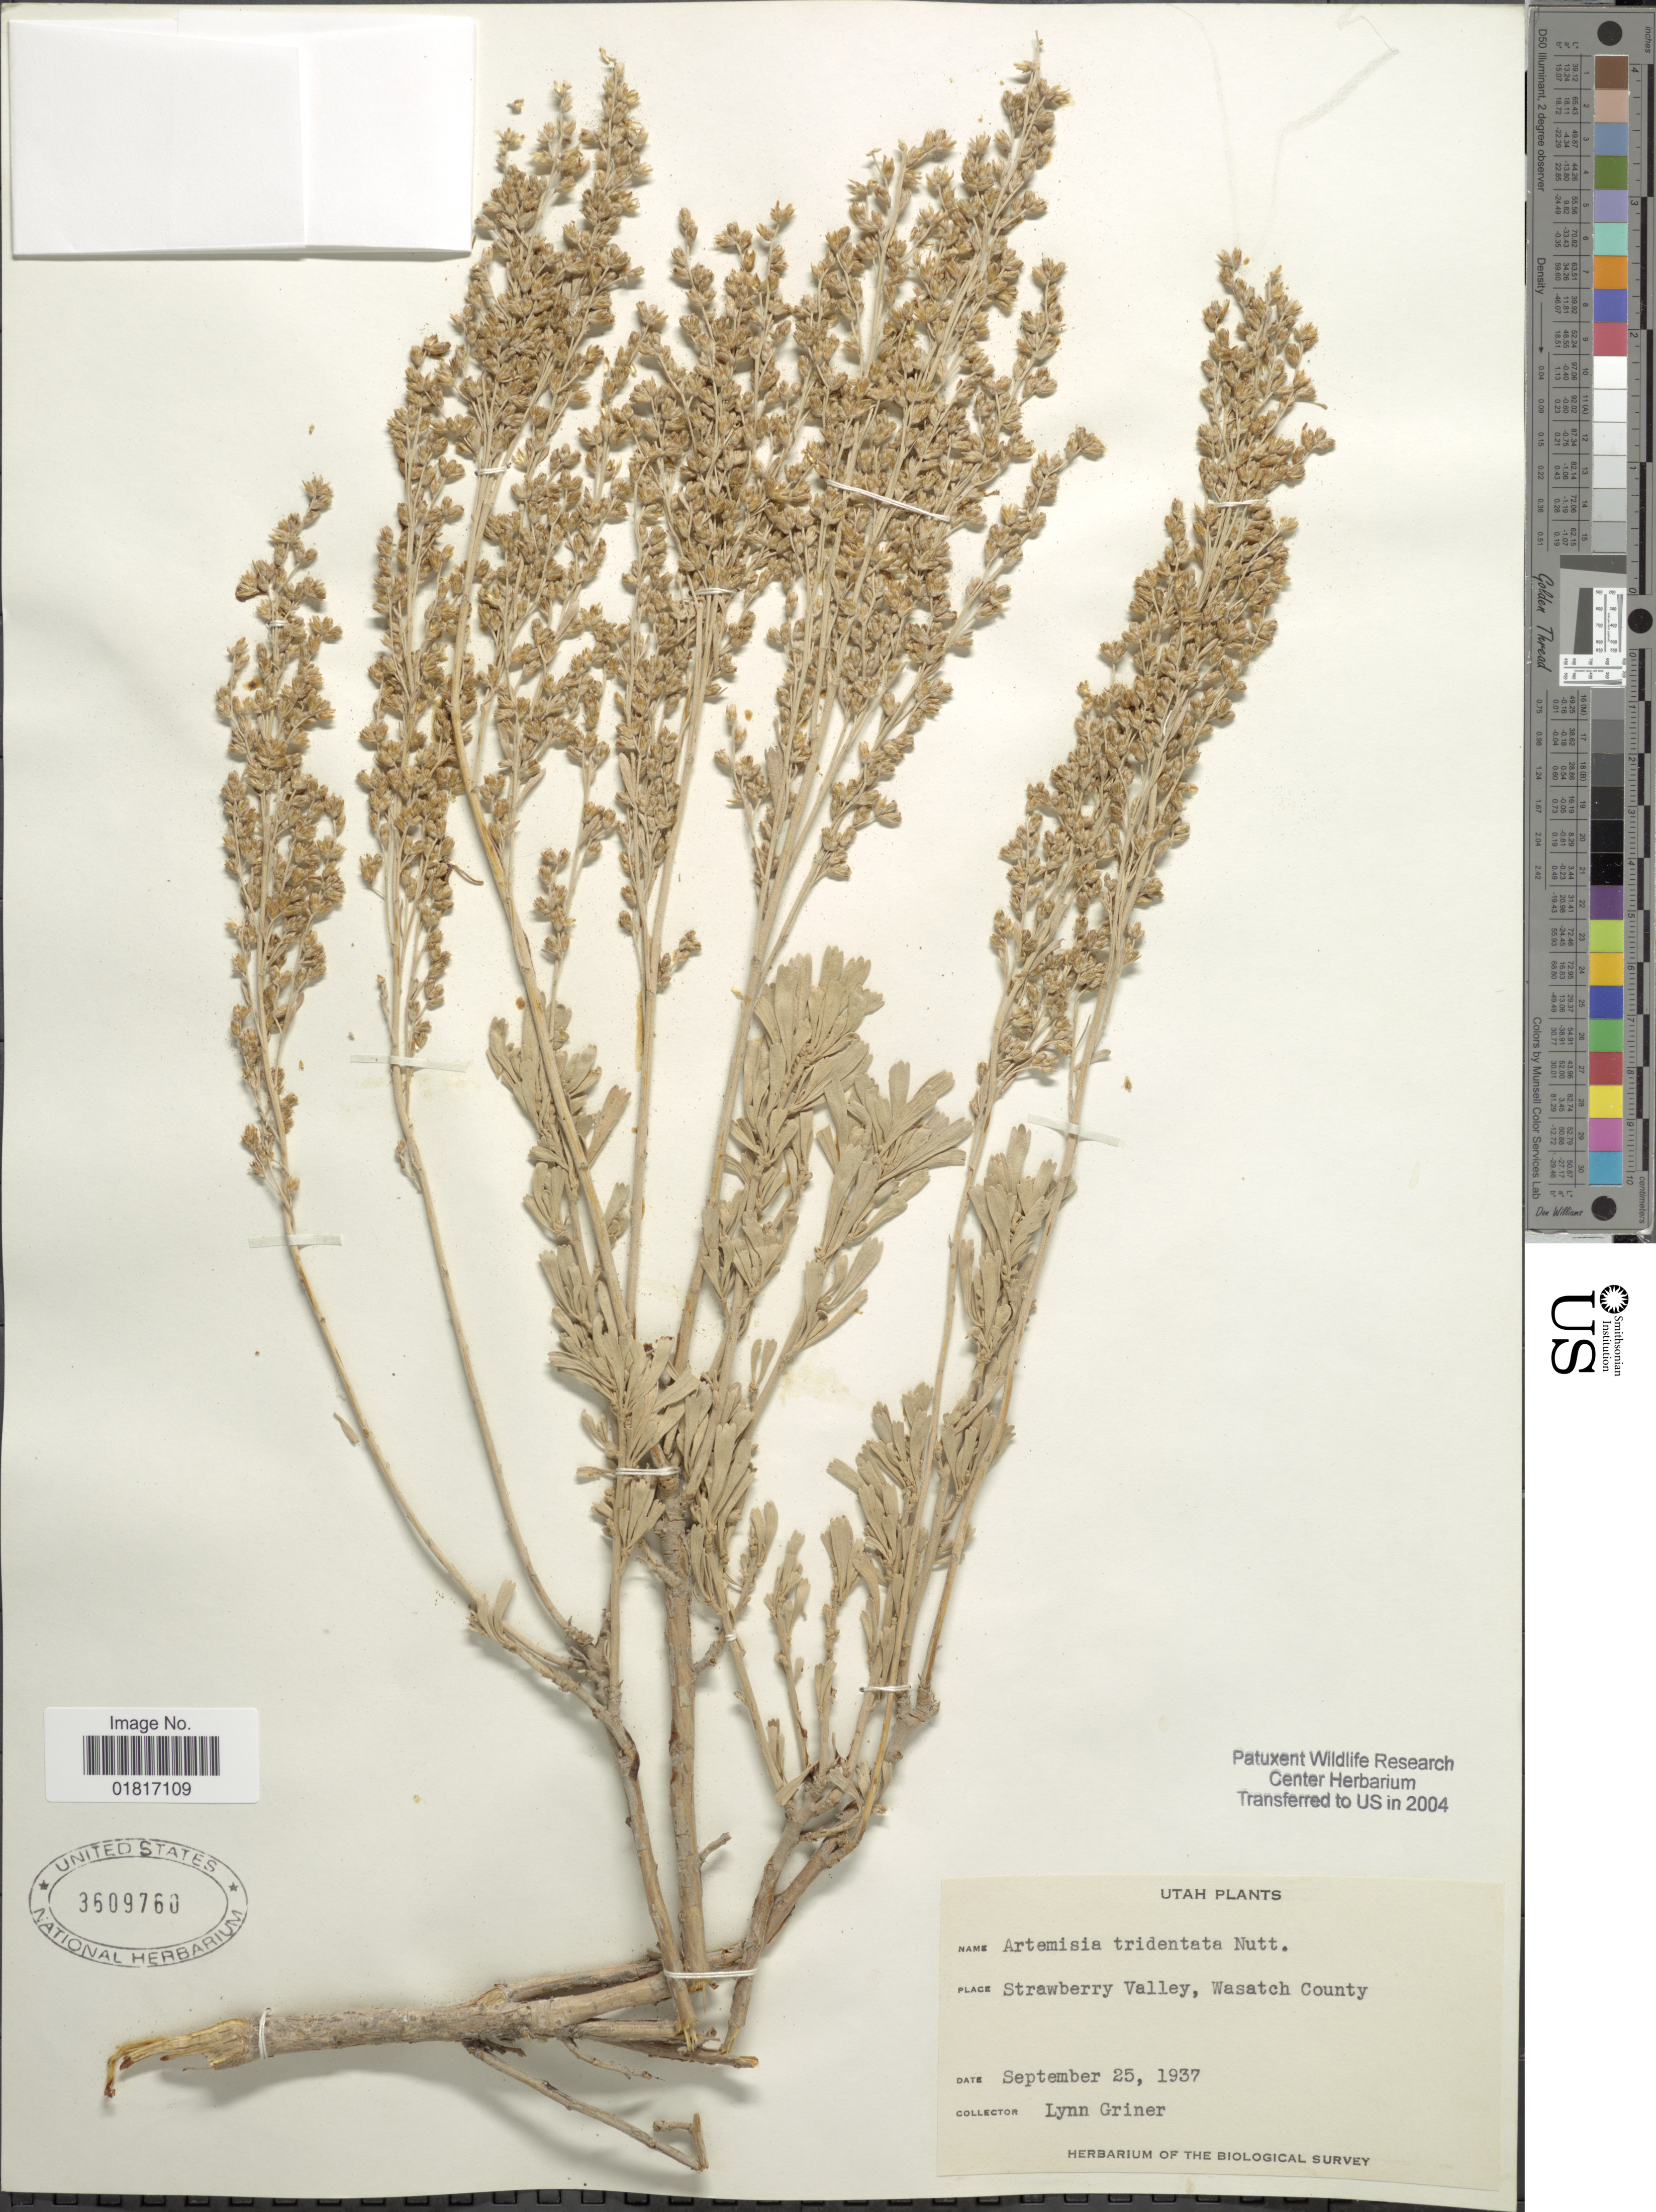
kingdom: Plantae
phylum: Tracheophyta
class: Magnoliopsida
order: Asterales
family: Asteraceae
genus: Artemisia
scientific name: Artemisia tridentata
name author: Nutt.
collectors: L. Griner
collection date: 1937-09-25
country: United States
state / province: Utah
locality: Strawberry Valley, Wasatch County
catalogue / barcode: US 3609760